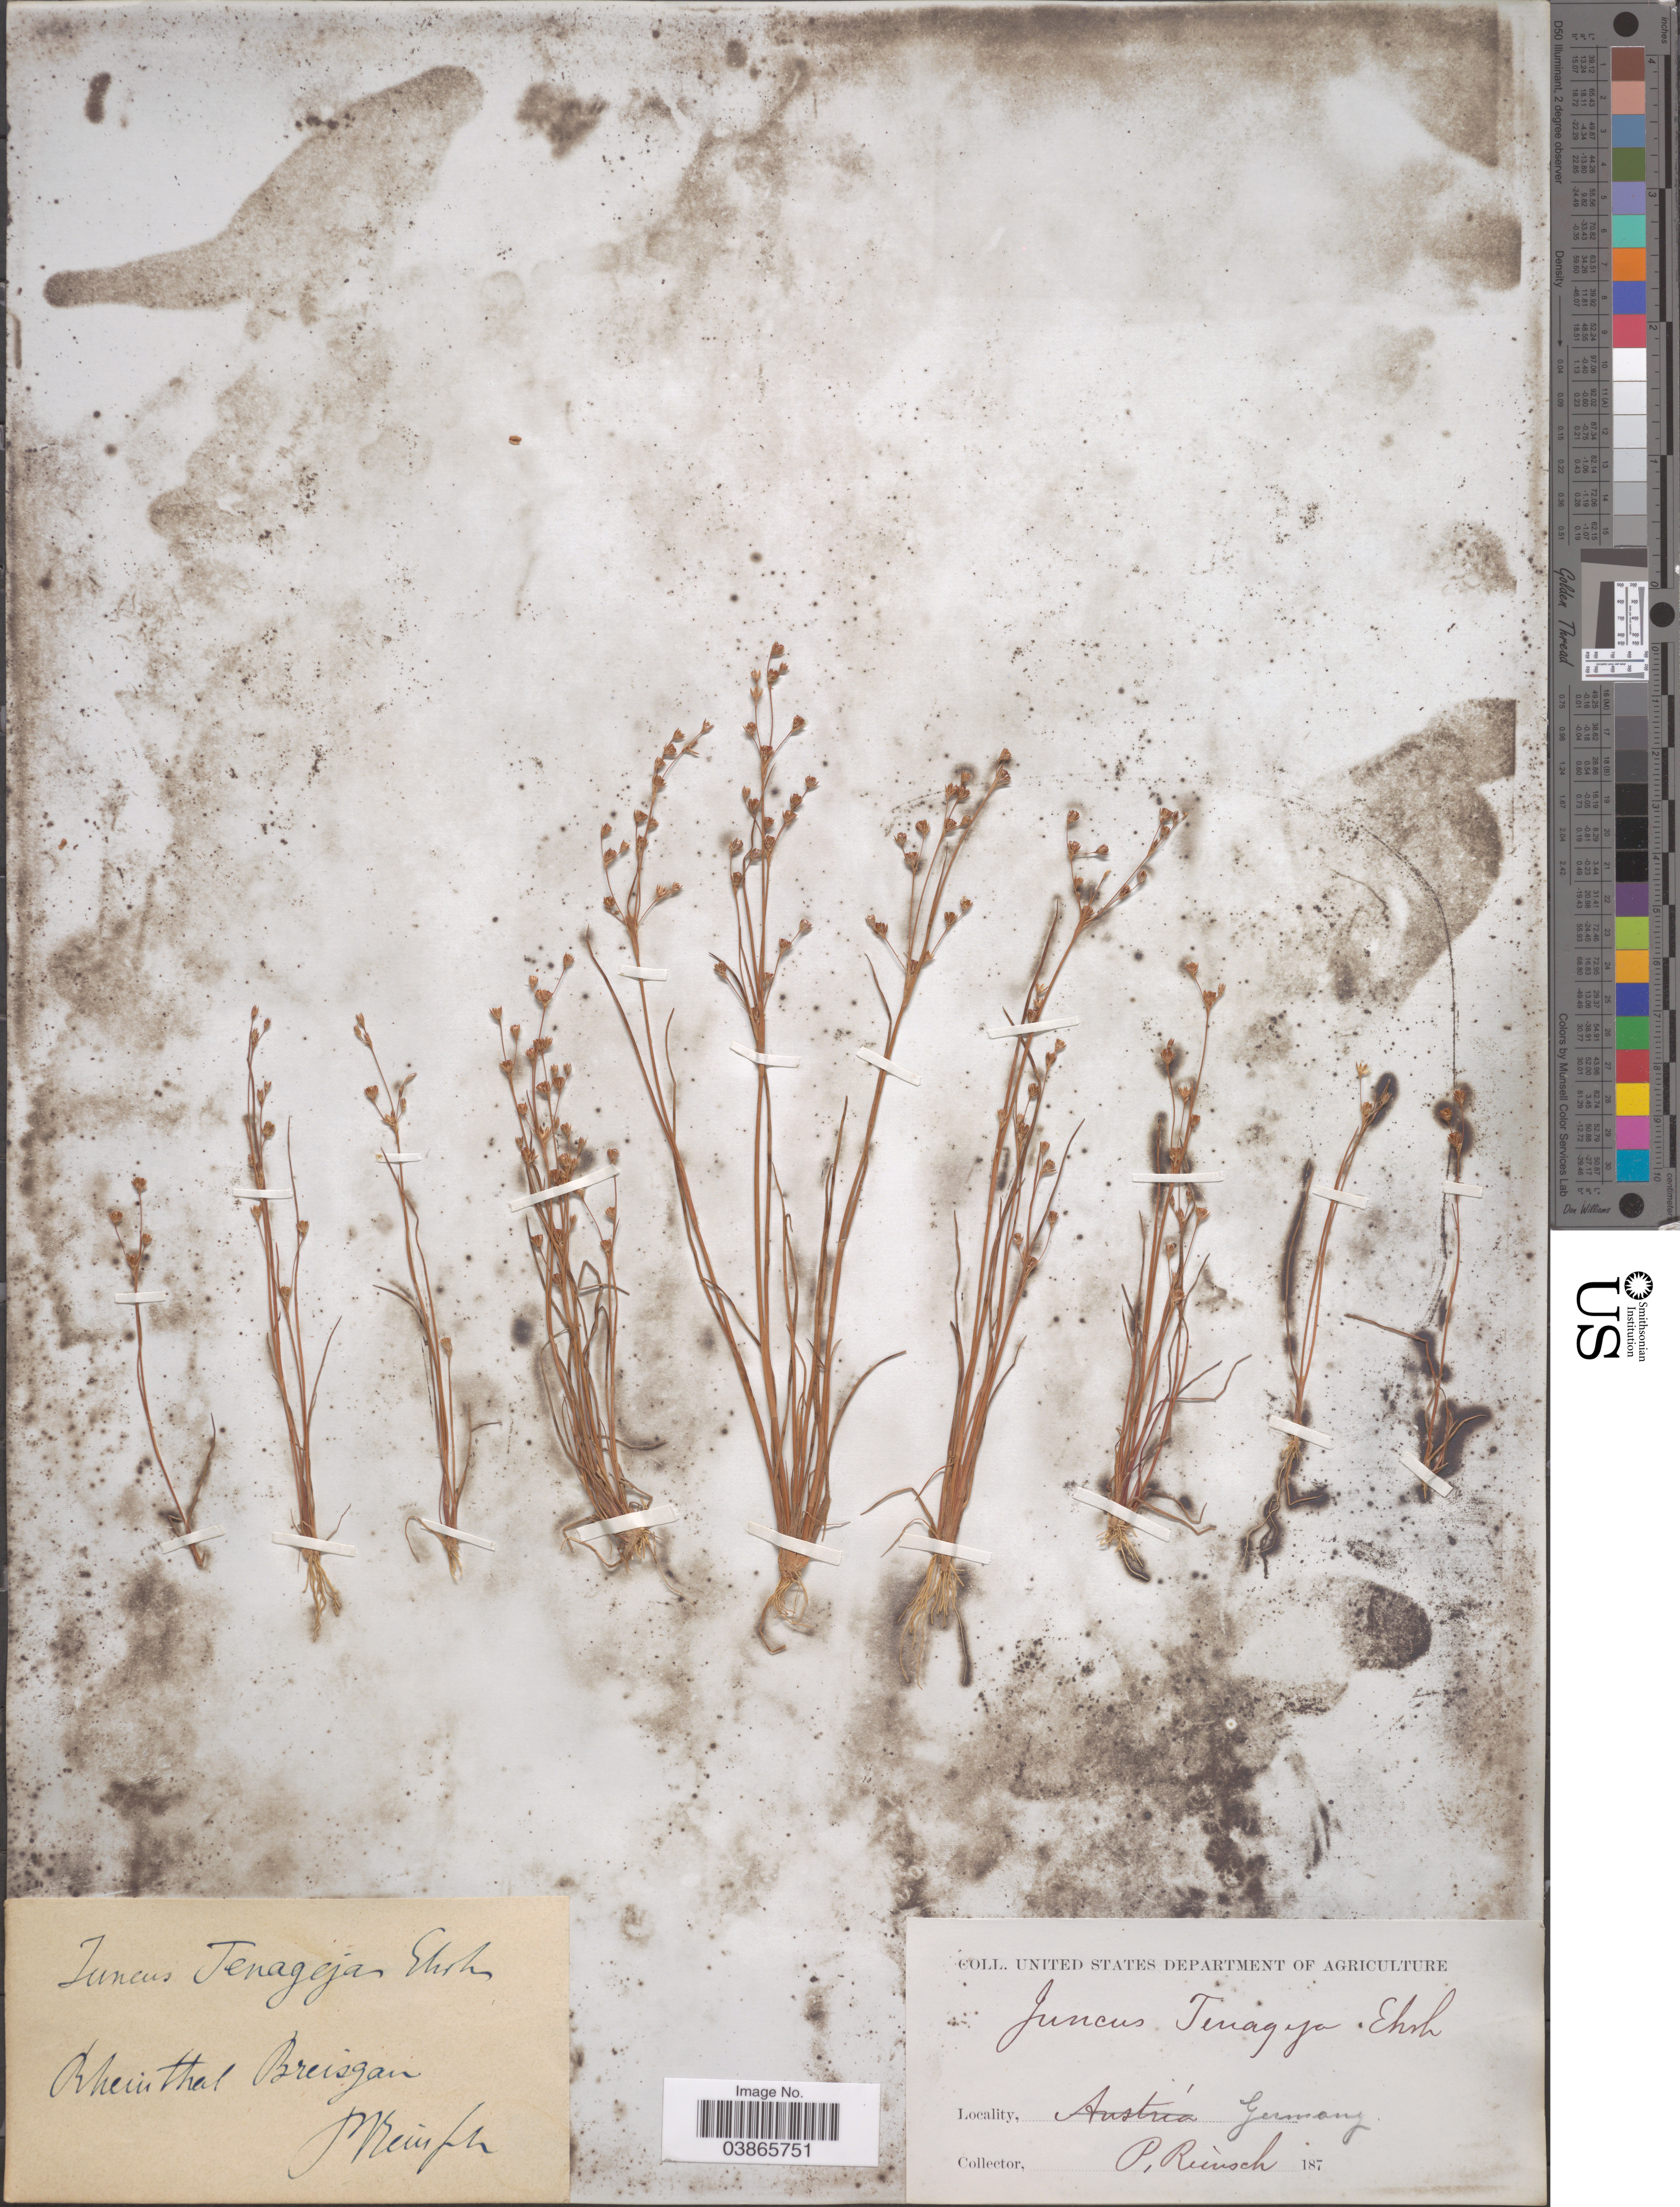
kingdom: Plantae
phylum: Tracheophyta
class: Liliopsida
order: Poales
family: Juncaceae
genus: Juncus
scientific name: Juncus tenageia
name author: Ehrh. ex L. f.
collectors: P. Reinsch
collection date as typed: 187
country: Germany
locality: Rheinthal Breisgau.